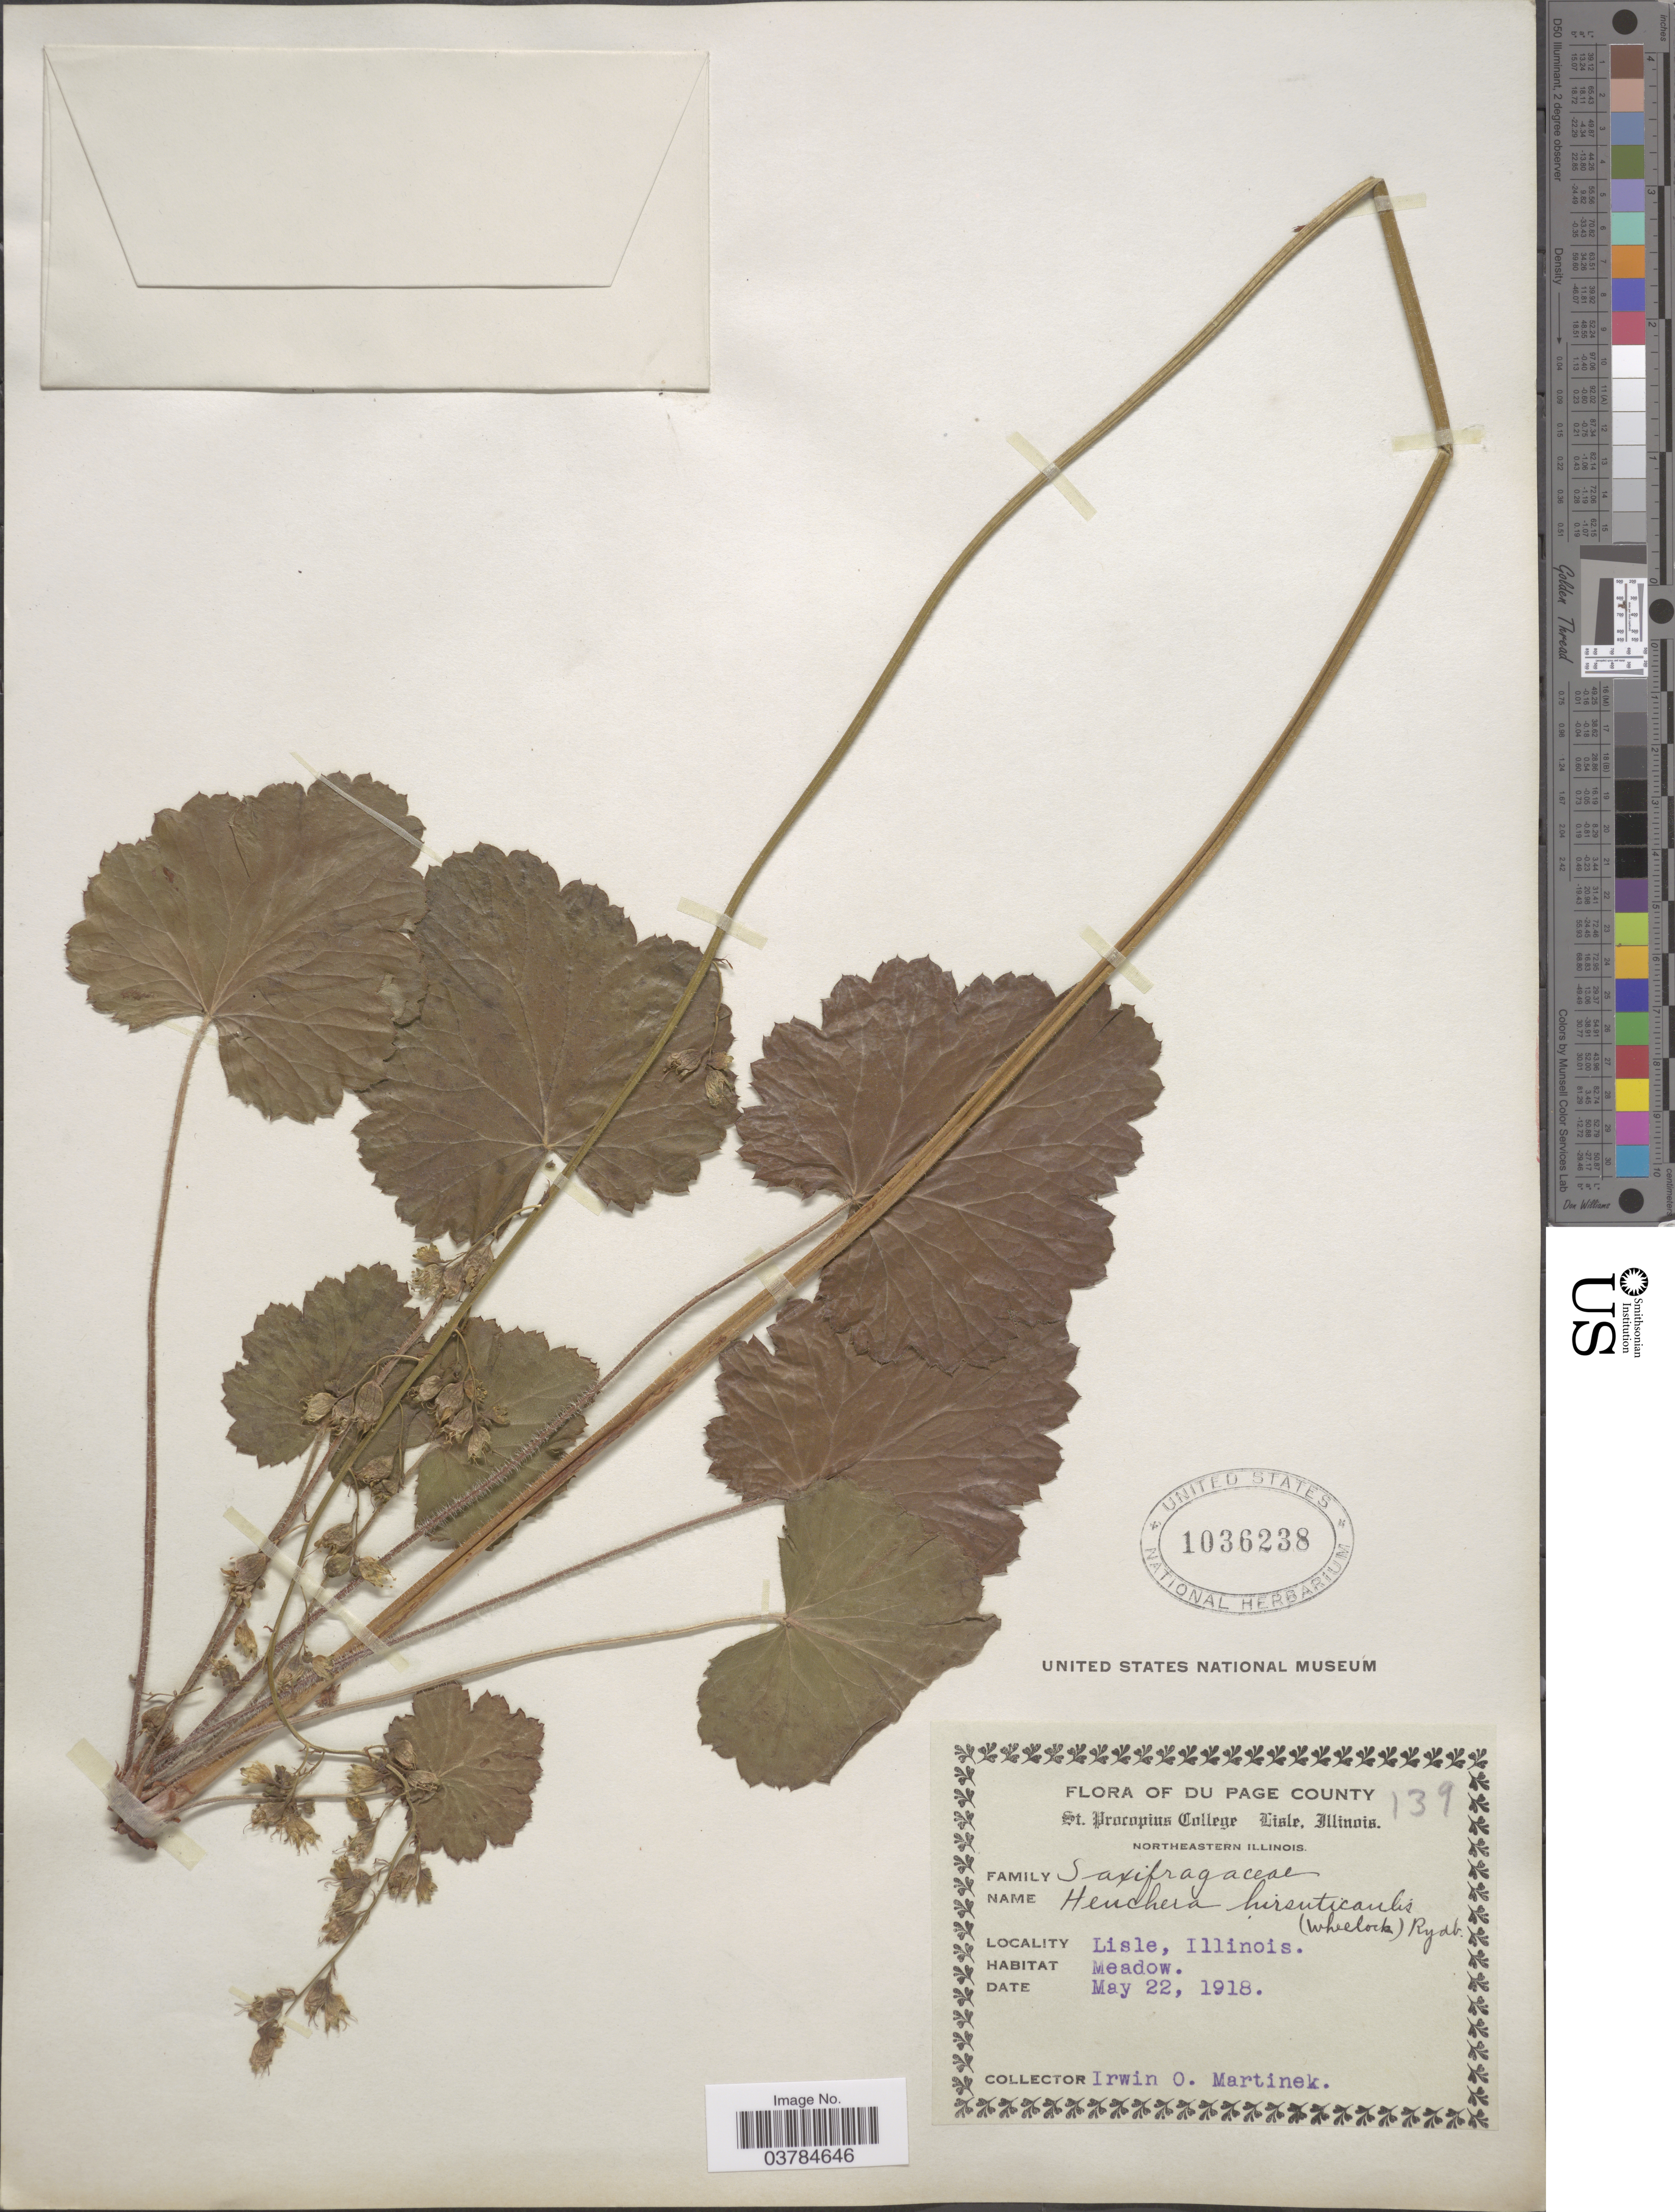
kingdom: Plantae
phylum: Tracheophyta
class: Magnoliopsida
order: Saxifragales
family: Saxifragaceae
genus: Heuchera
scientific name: Heuchera hirsuticaulis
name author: (Wheelock) Rydb.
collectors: I. Martinek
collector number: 139?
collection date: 1918-05-22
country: United States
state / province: Illinois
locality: Du Page County. Northeastern Illinois. Lisle.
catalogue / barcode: US 1036238